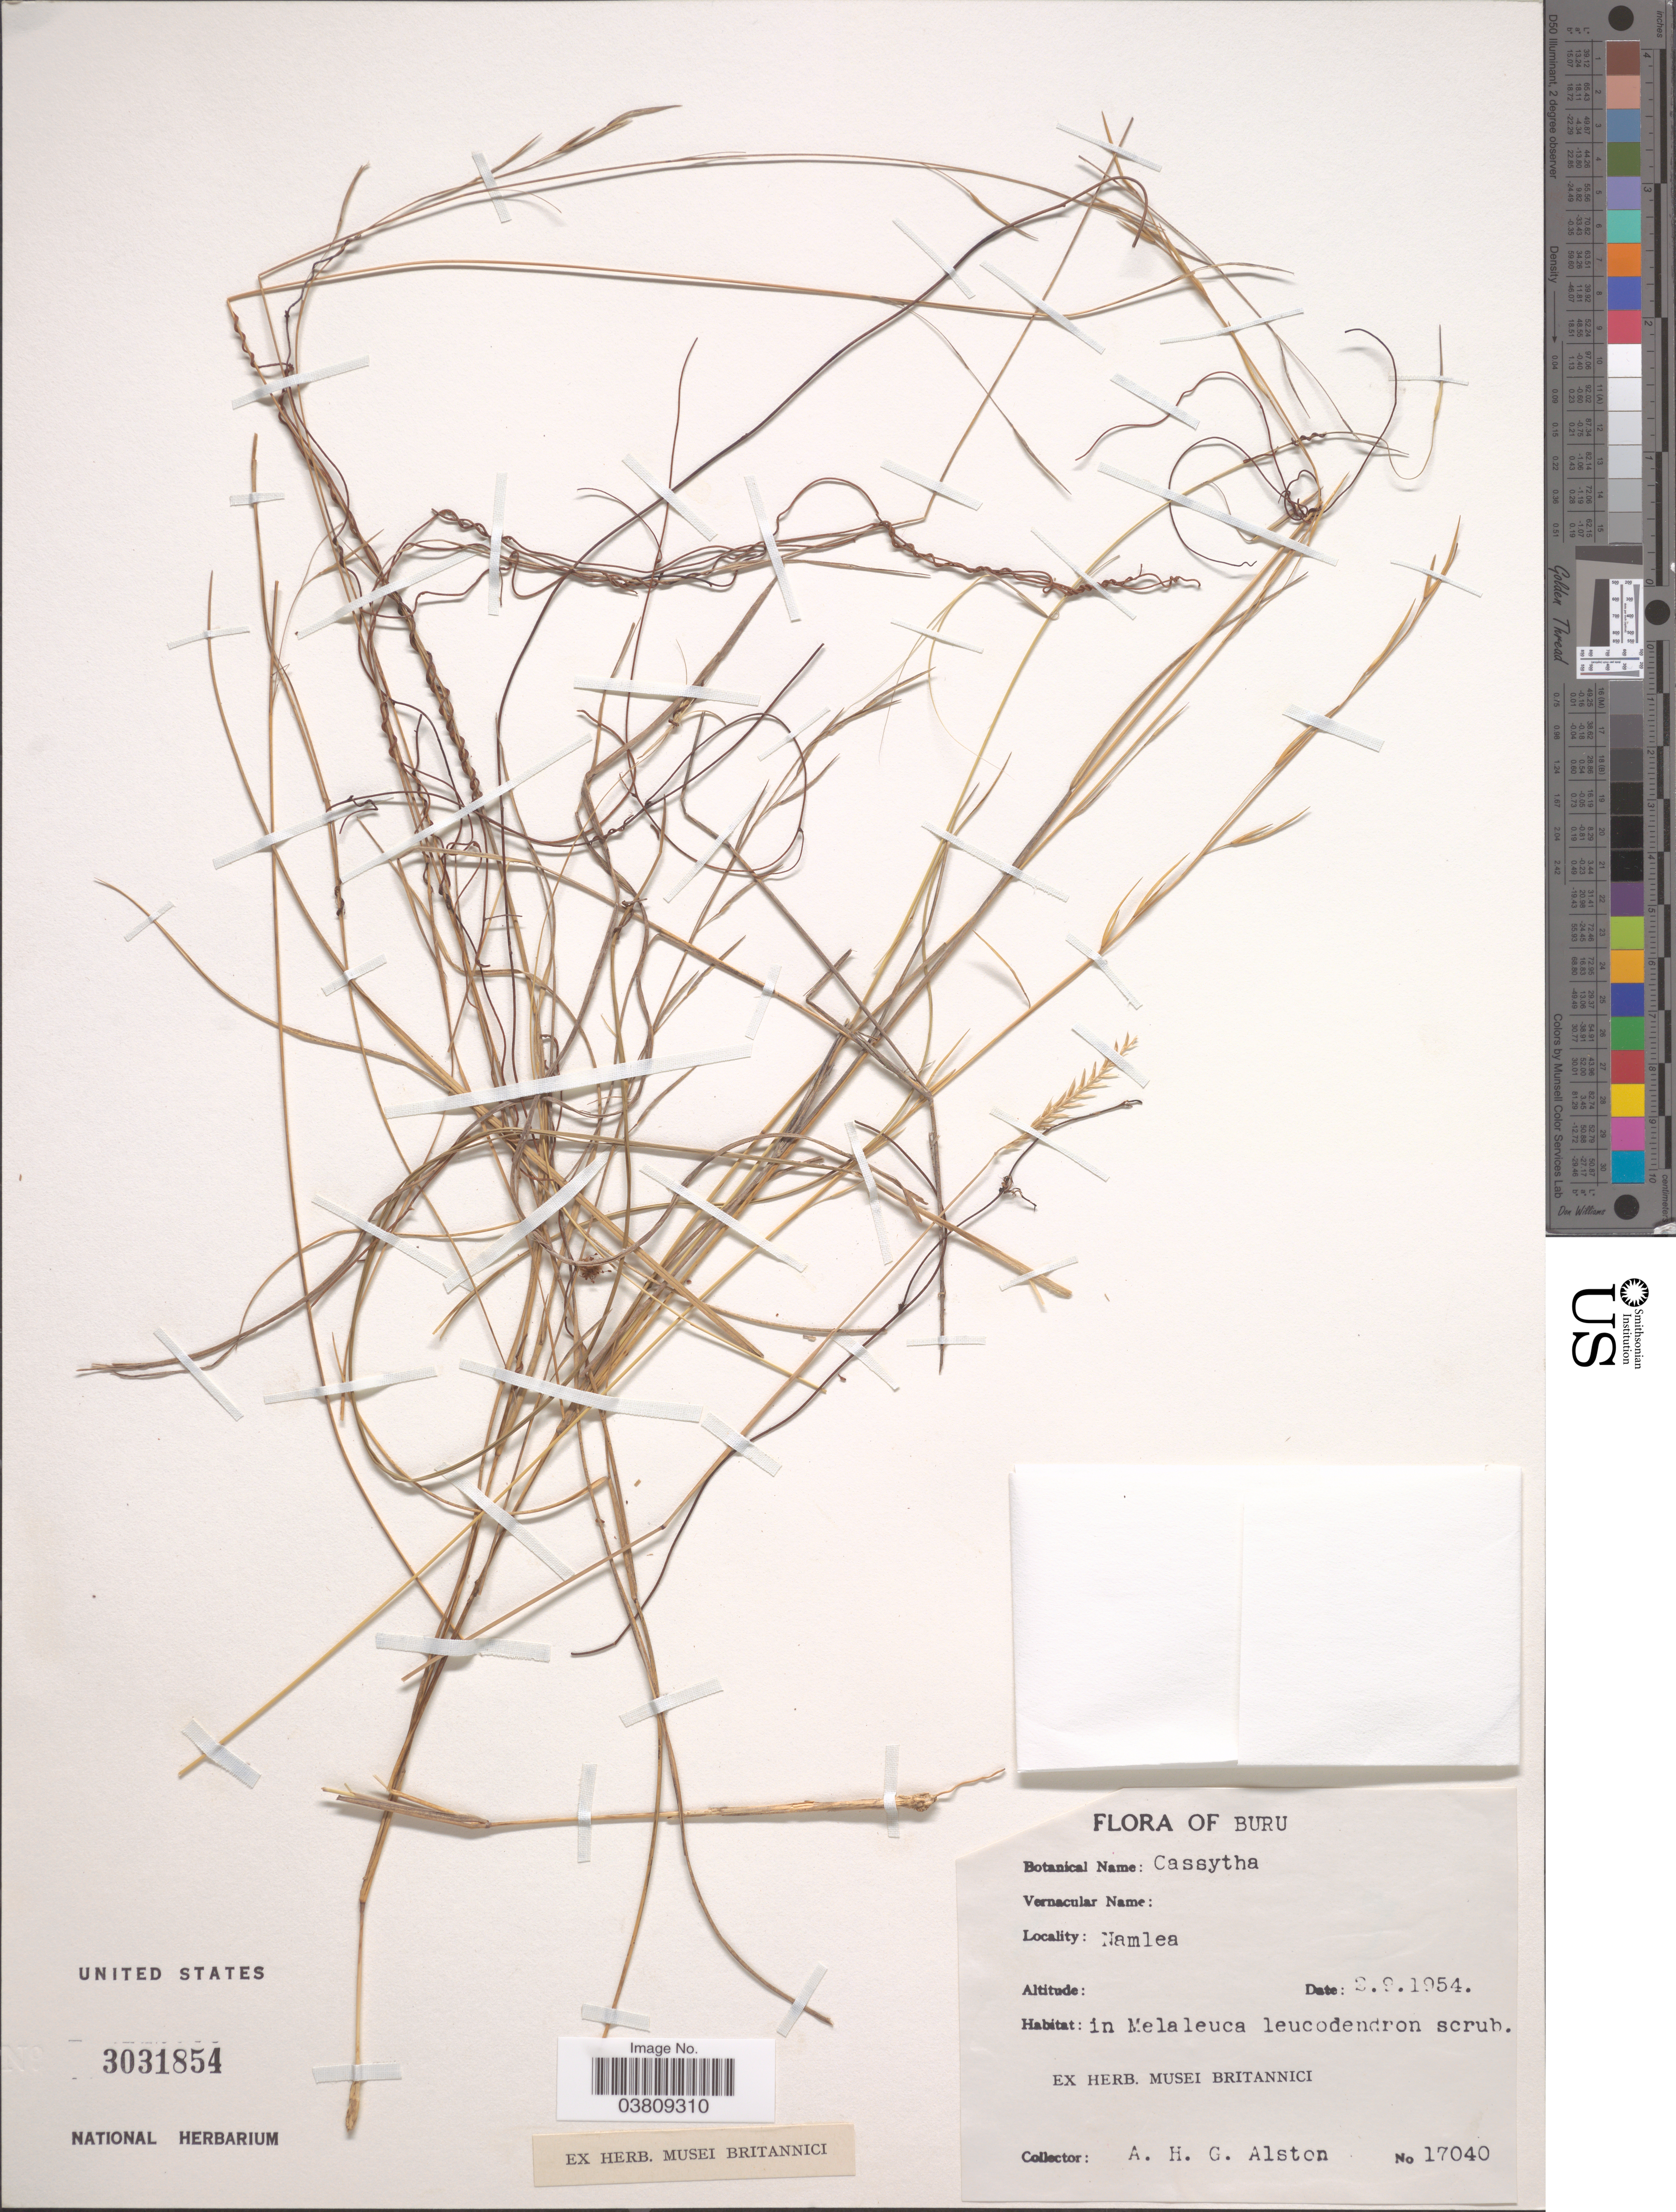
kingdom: Plantae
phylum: Tracheophyta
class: Magnoliopsida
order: Laurales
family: Lauraceae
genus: Cassytha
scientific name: Cassytha sp.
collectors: A. H. Alston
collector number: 17040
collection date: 1954-09-02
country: Indonesia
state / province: Maluku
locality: Buru. Namlea.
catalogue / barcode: US 3031854